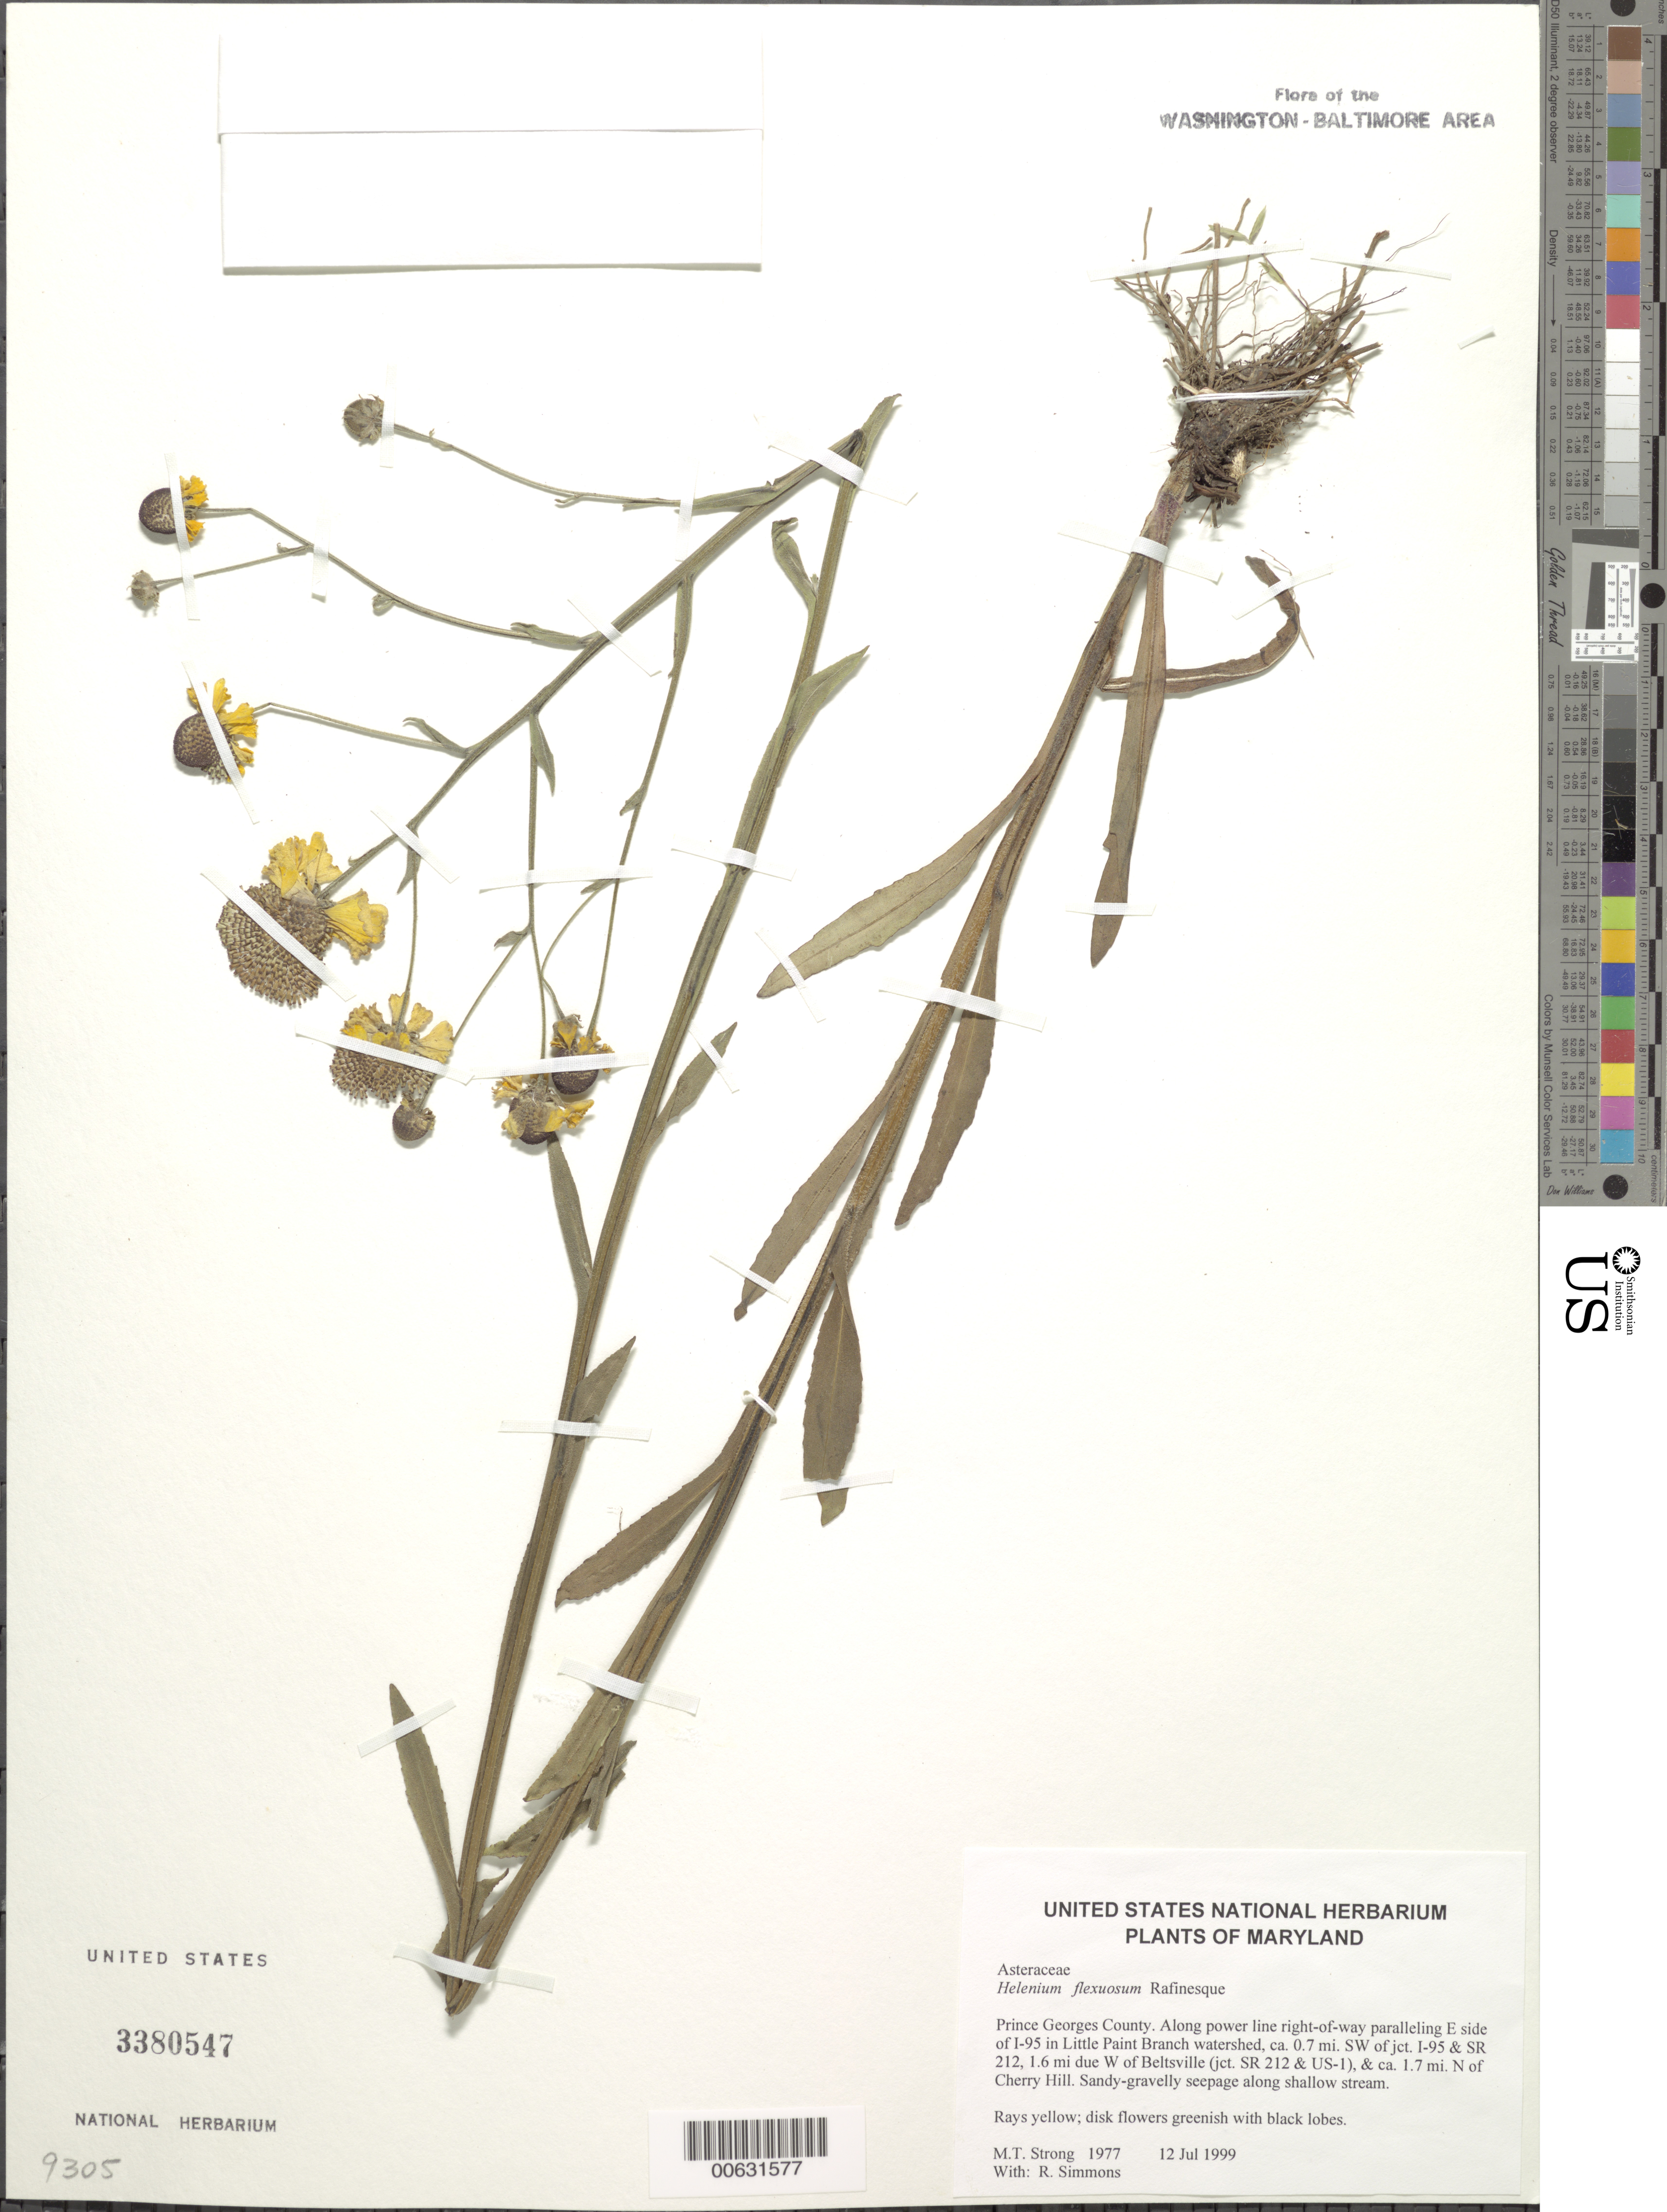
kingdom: Plantae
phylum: Tracheophyta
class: Magnoliopsida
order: Asterales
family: Asteraceae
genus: Helenium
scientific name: Helenium flexuosum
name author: Raf.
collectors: M. T. Strong & R. Simmons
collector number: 1977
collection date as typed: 12 Jul 1999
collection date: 1999-07-12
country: United States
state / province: Maryland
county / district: Prince George's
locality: Along power line right-of-way paralleling E side of I-95 in Little Paint Branch watershed, ca. 0.7 mi. SW of jct. I-95 & SR 212, 1.6 mi due W of Beltsville (jct. SR 212 & US-1), & ca. 1.7 mi. N of Cherry Hill.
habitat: Sandy-gravelly seepage along shallow stream.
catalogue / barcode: US 3380547